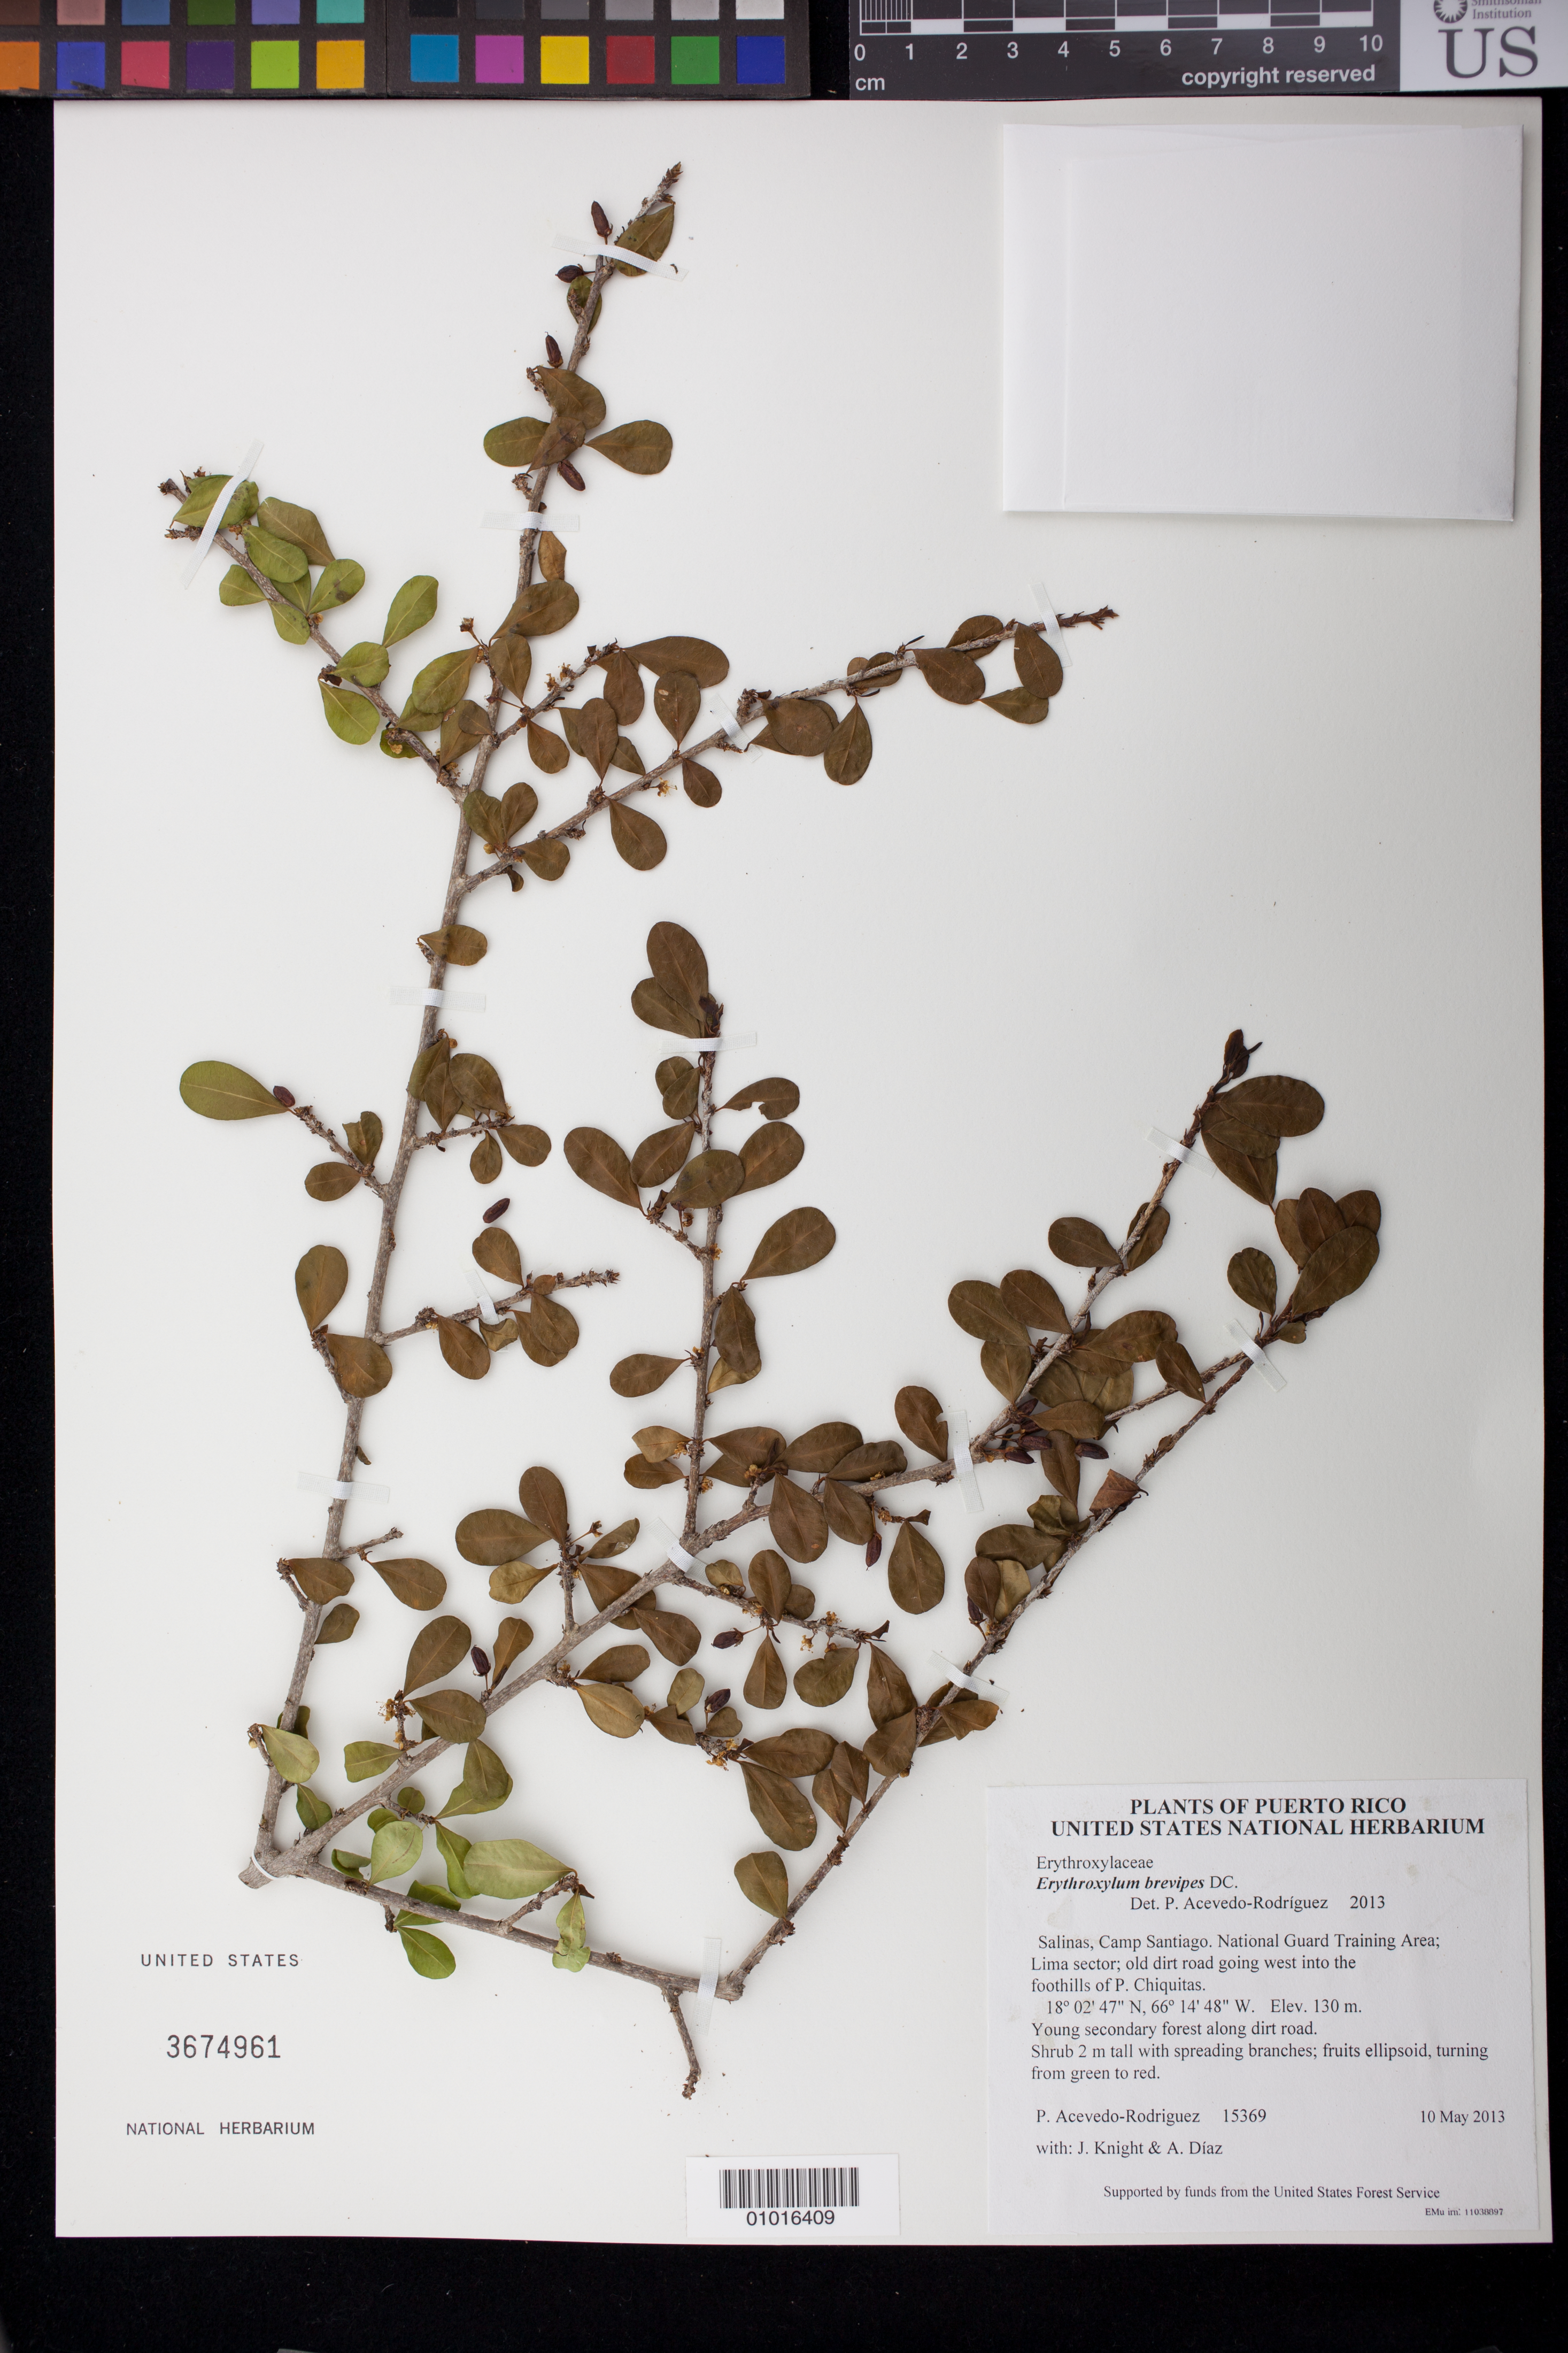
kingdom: Plantae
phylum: Tracheophyta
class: Magnoliopsida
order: Malpighiales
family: Erythroxylaceae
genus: Erythroxylum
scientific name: Erythroxylum brevipes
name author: DC.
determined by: Acevedo-Rodríguez, P., (BOT), Smithsonian Institution - National Museum of Natural History (UNITED STATES)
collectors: P. Acevedo-Rodr., J. Knight & A. Díaz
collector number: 15369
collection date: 2013-05-10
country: Puerto Rico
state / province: Salinas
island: Puerto Rico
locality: Camp Santiago. National Guard Training Area; Lima sector; old dirt road going west into the foothills of P. Chiquitas.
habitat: Young secondary forest along dirt road.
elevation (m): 130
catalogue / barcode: US 3674961